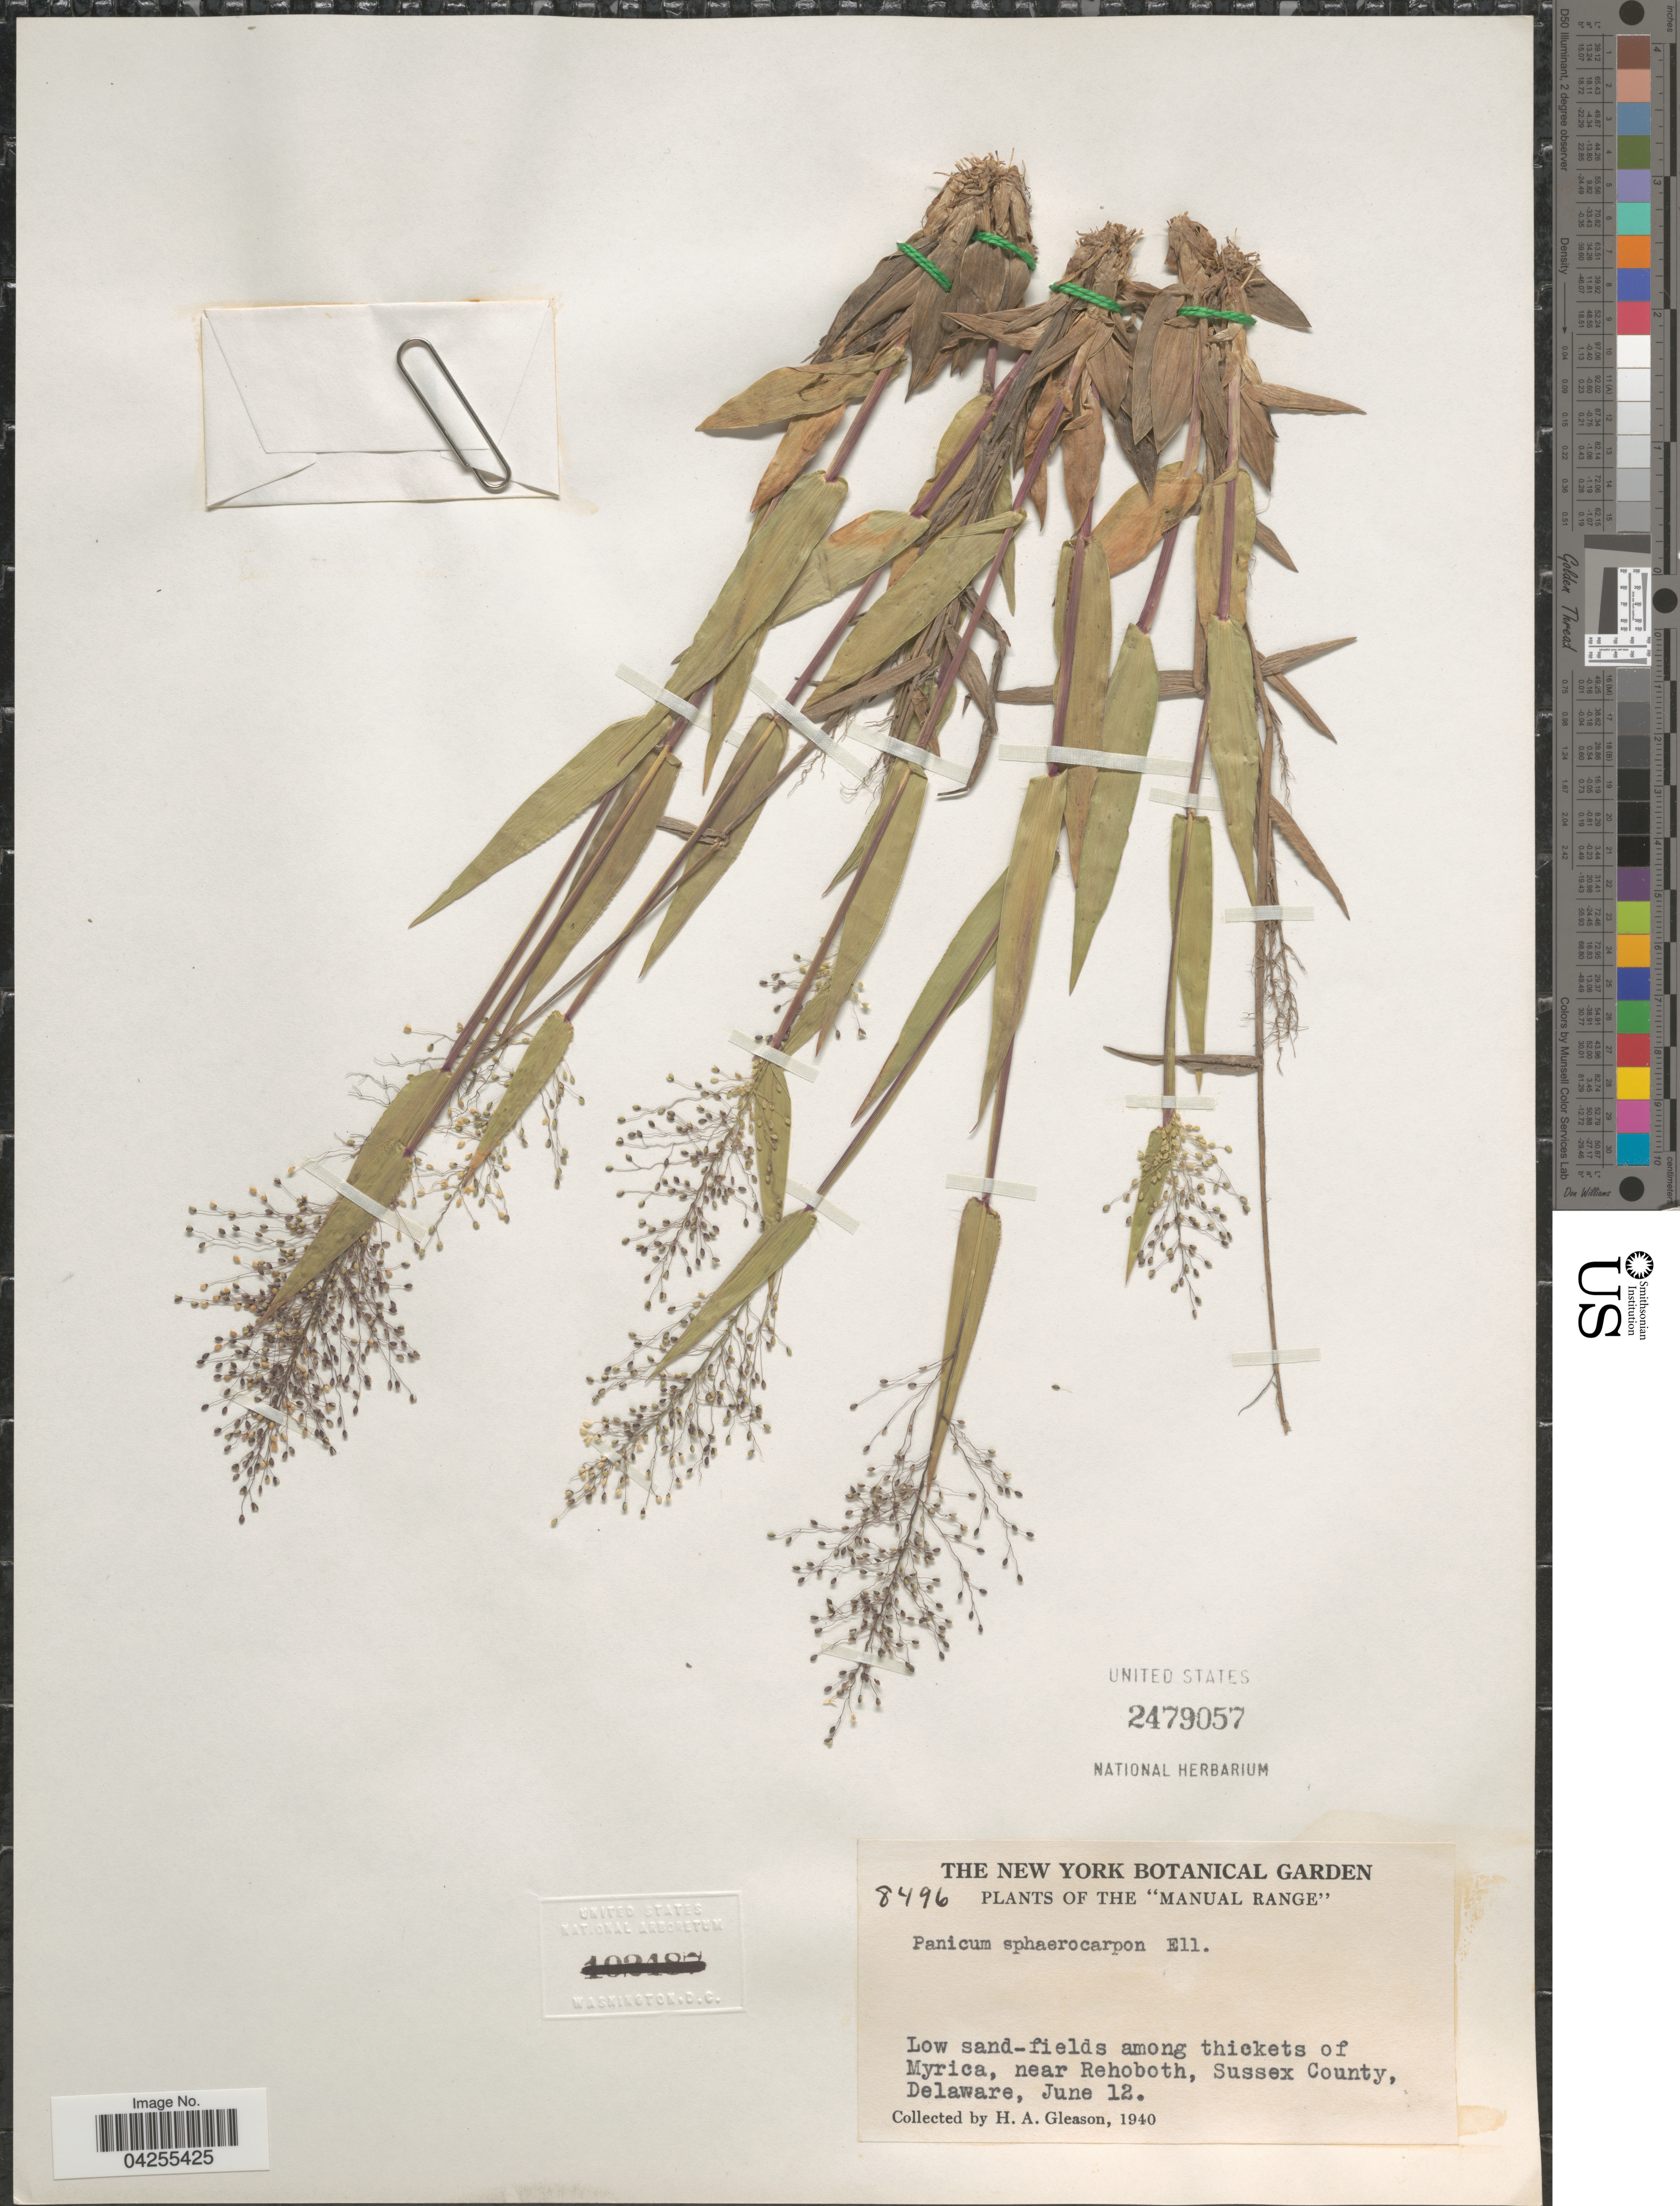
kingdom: Plantae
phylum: Tracheophyta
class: Liliopsida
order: Poales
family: Poaceae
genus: Dichanthelium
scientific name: Dichanthelium dichotomum var. dichotomum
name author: (L.) Gould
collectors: H. A. Gleason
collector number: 8496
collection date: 1940-06-12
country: United States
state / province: Delaware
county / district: Sussex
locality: The "Manual Range". low sand-fields among thickets of Myrica, near Rehoboth, Sussex County.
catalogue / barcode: US 2479057